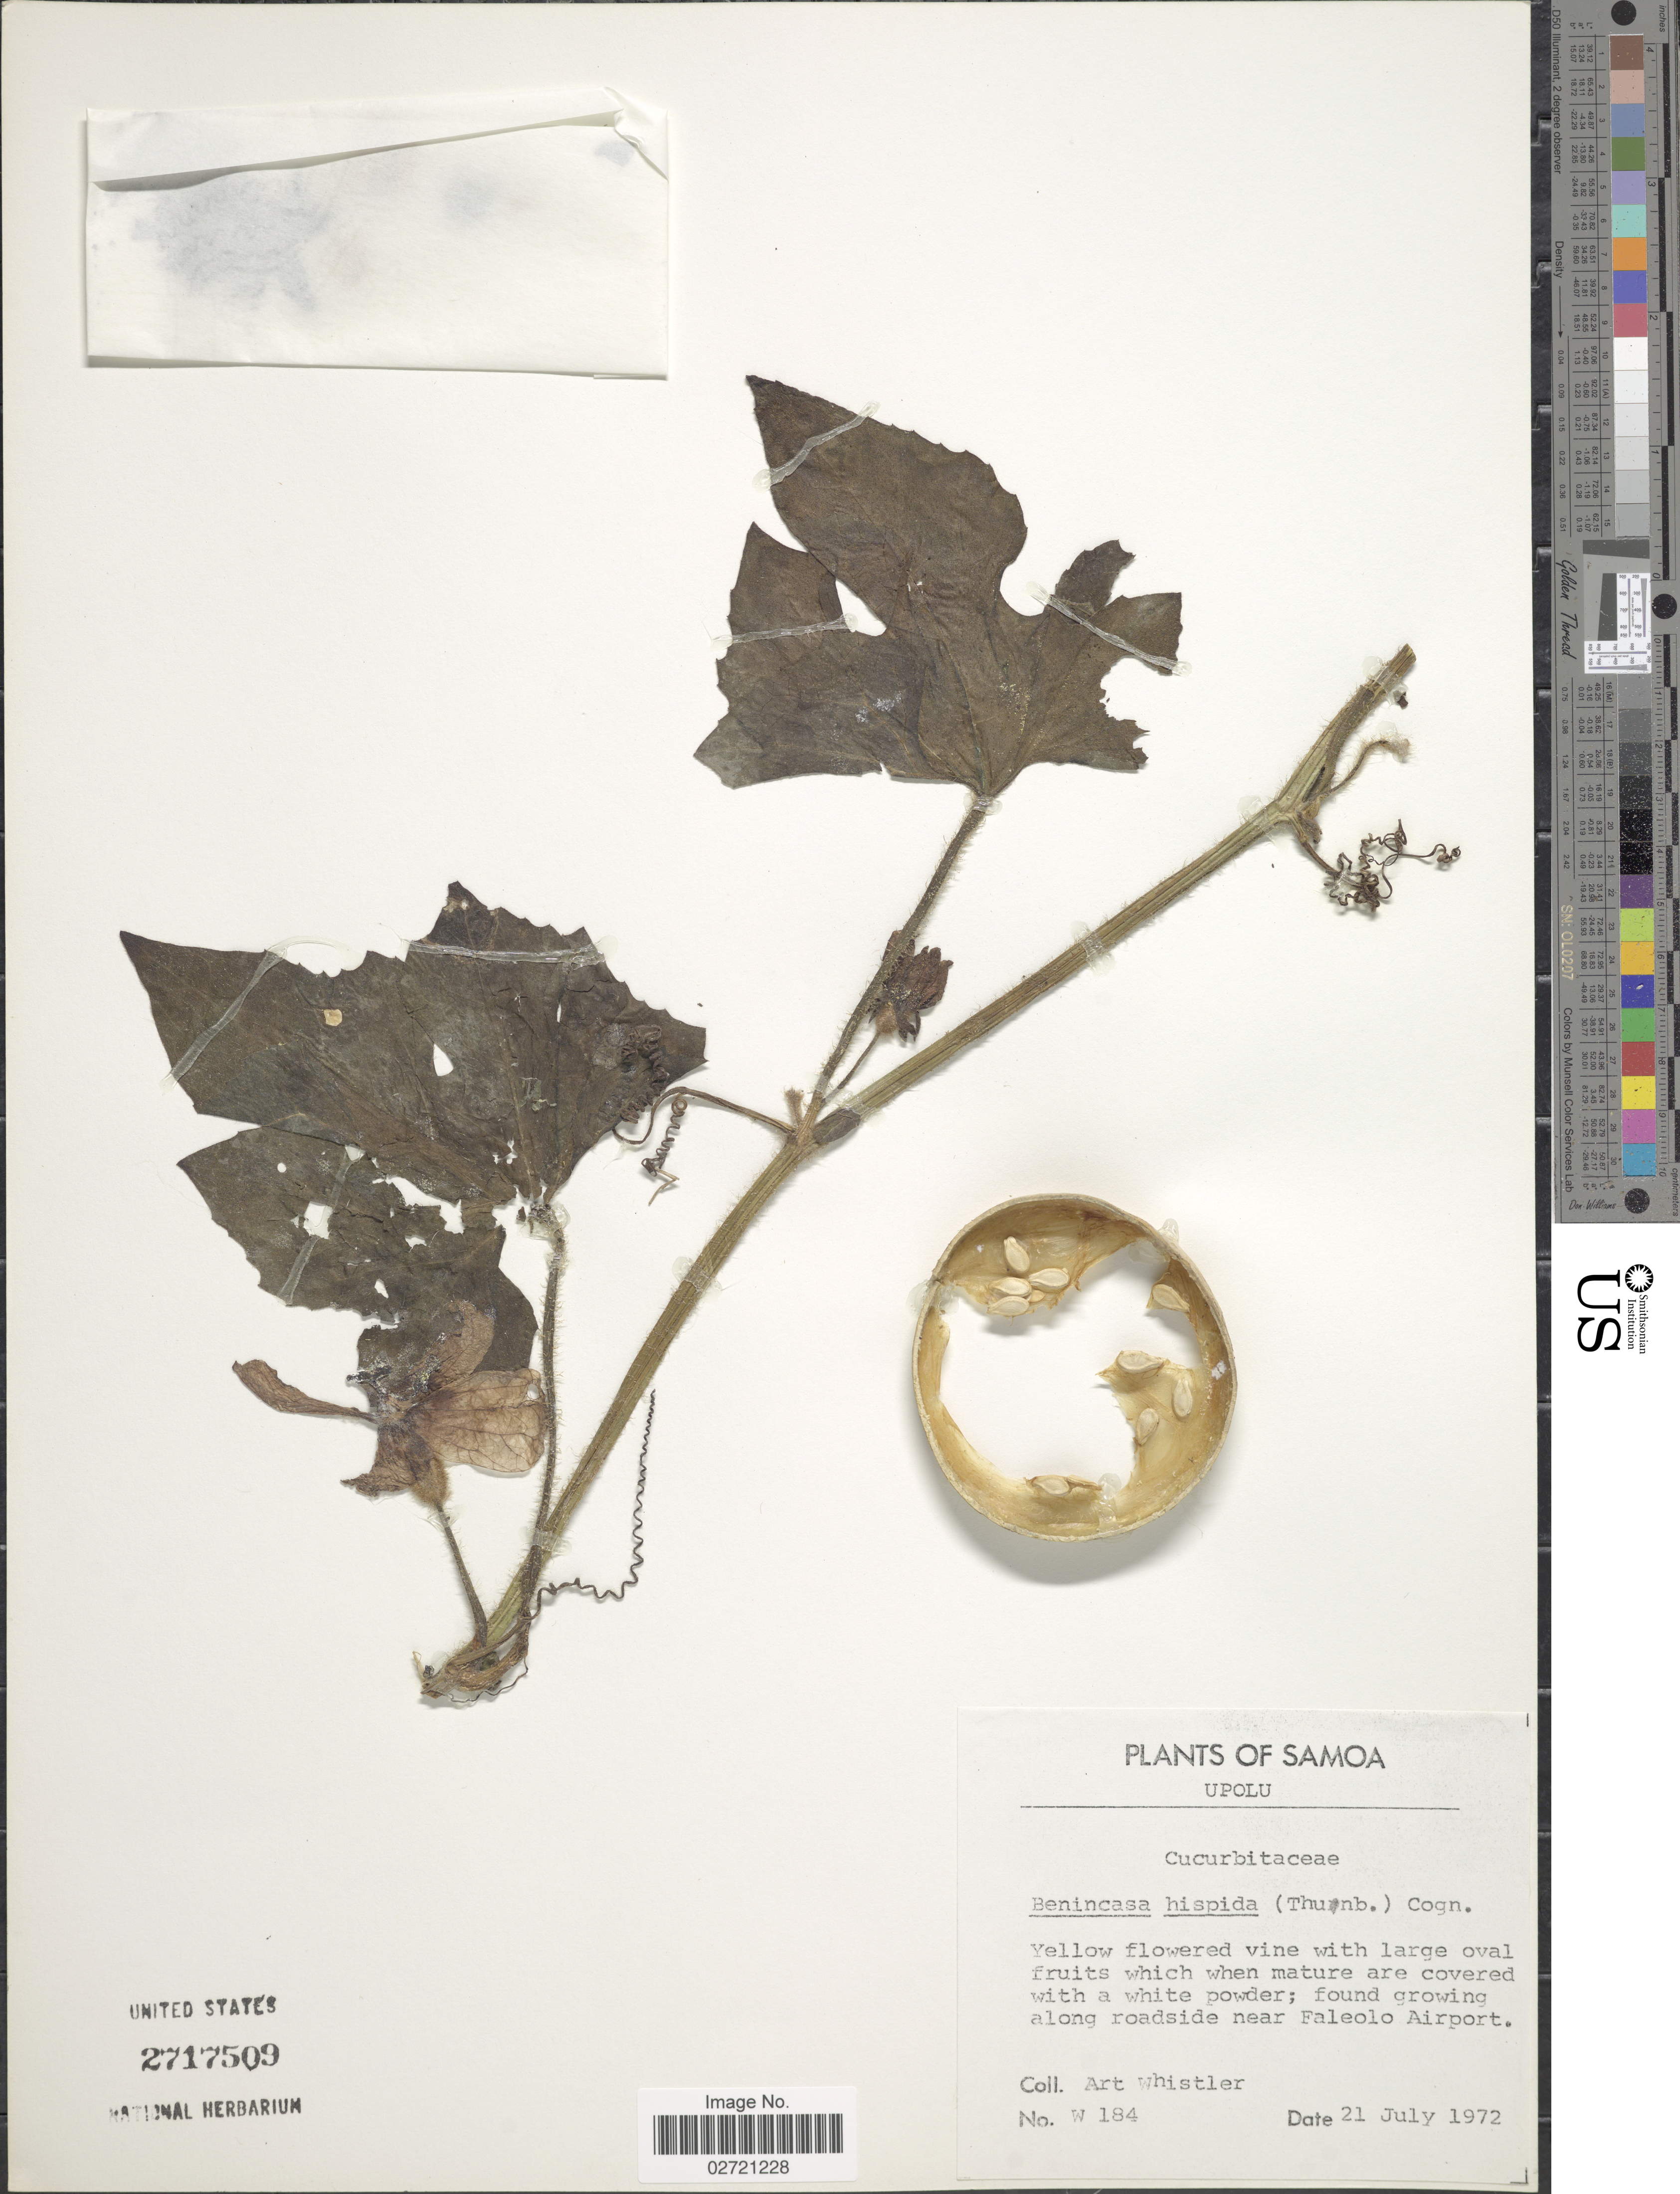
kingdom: Plantae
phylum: Tracheophyta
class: Magnoliopsida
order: Cucurbitales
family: Cucurbitaceae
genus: Benincasa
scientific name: Benincasa hispida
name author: (Thunb.) Cogn.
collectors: A. Whistler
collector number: W 184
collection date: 1972-07-21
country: Samoa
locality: Samoa. Upolu. near Faleolo Airport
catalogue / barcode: US 2717509